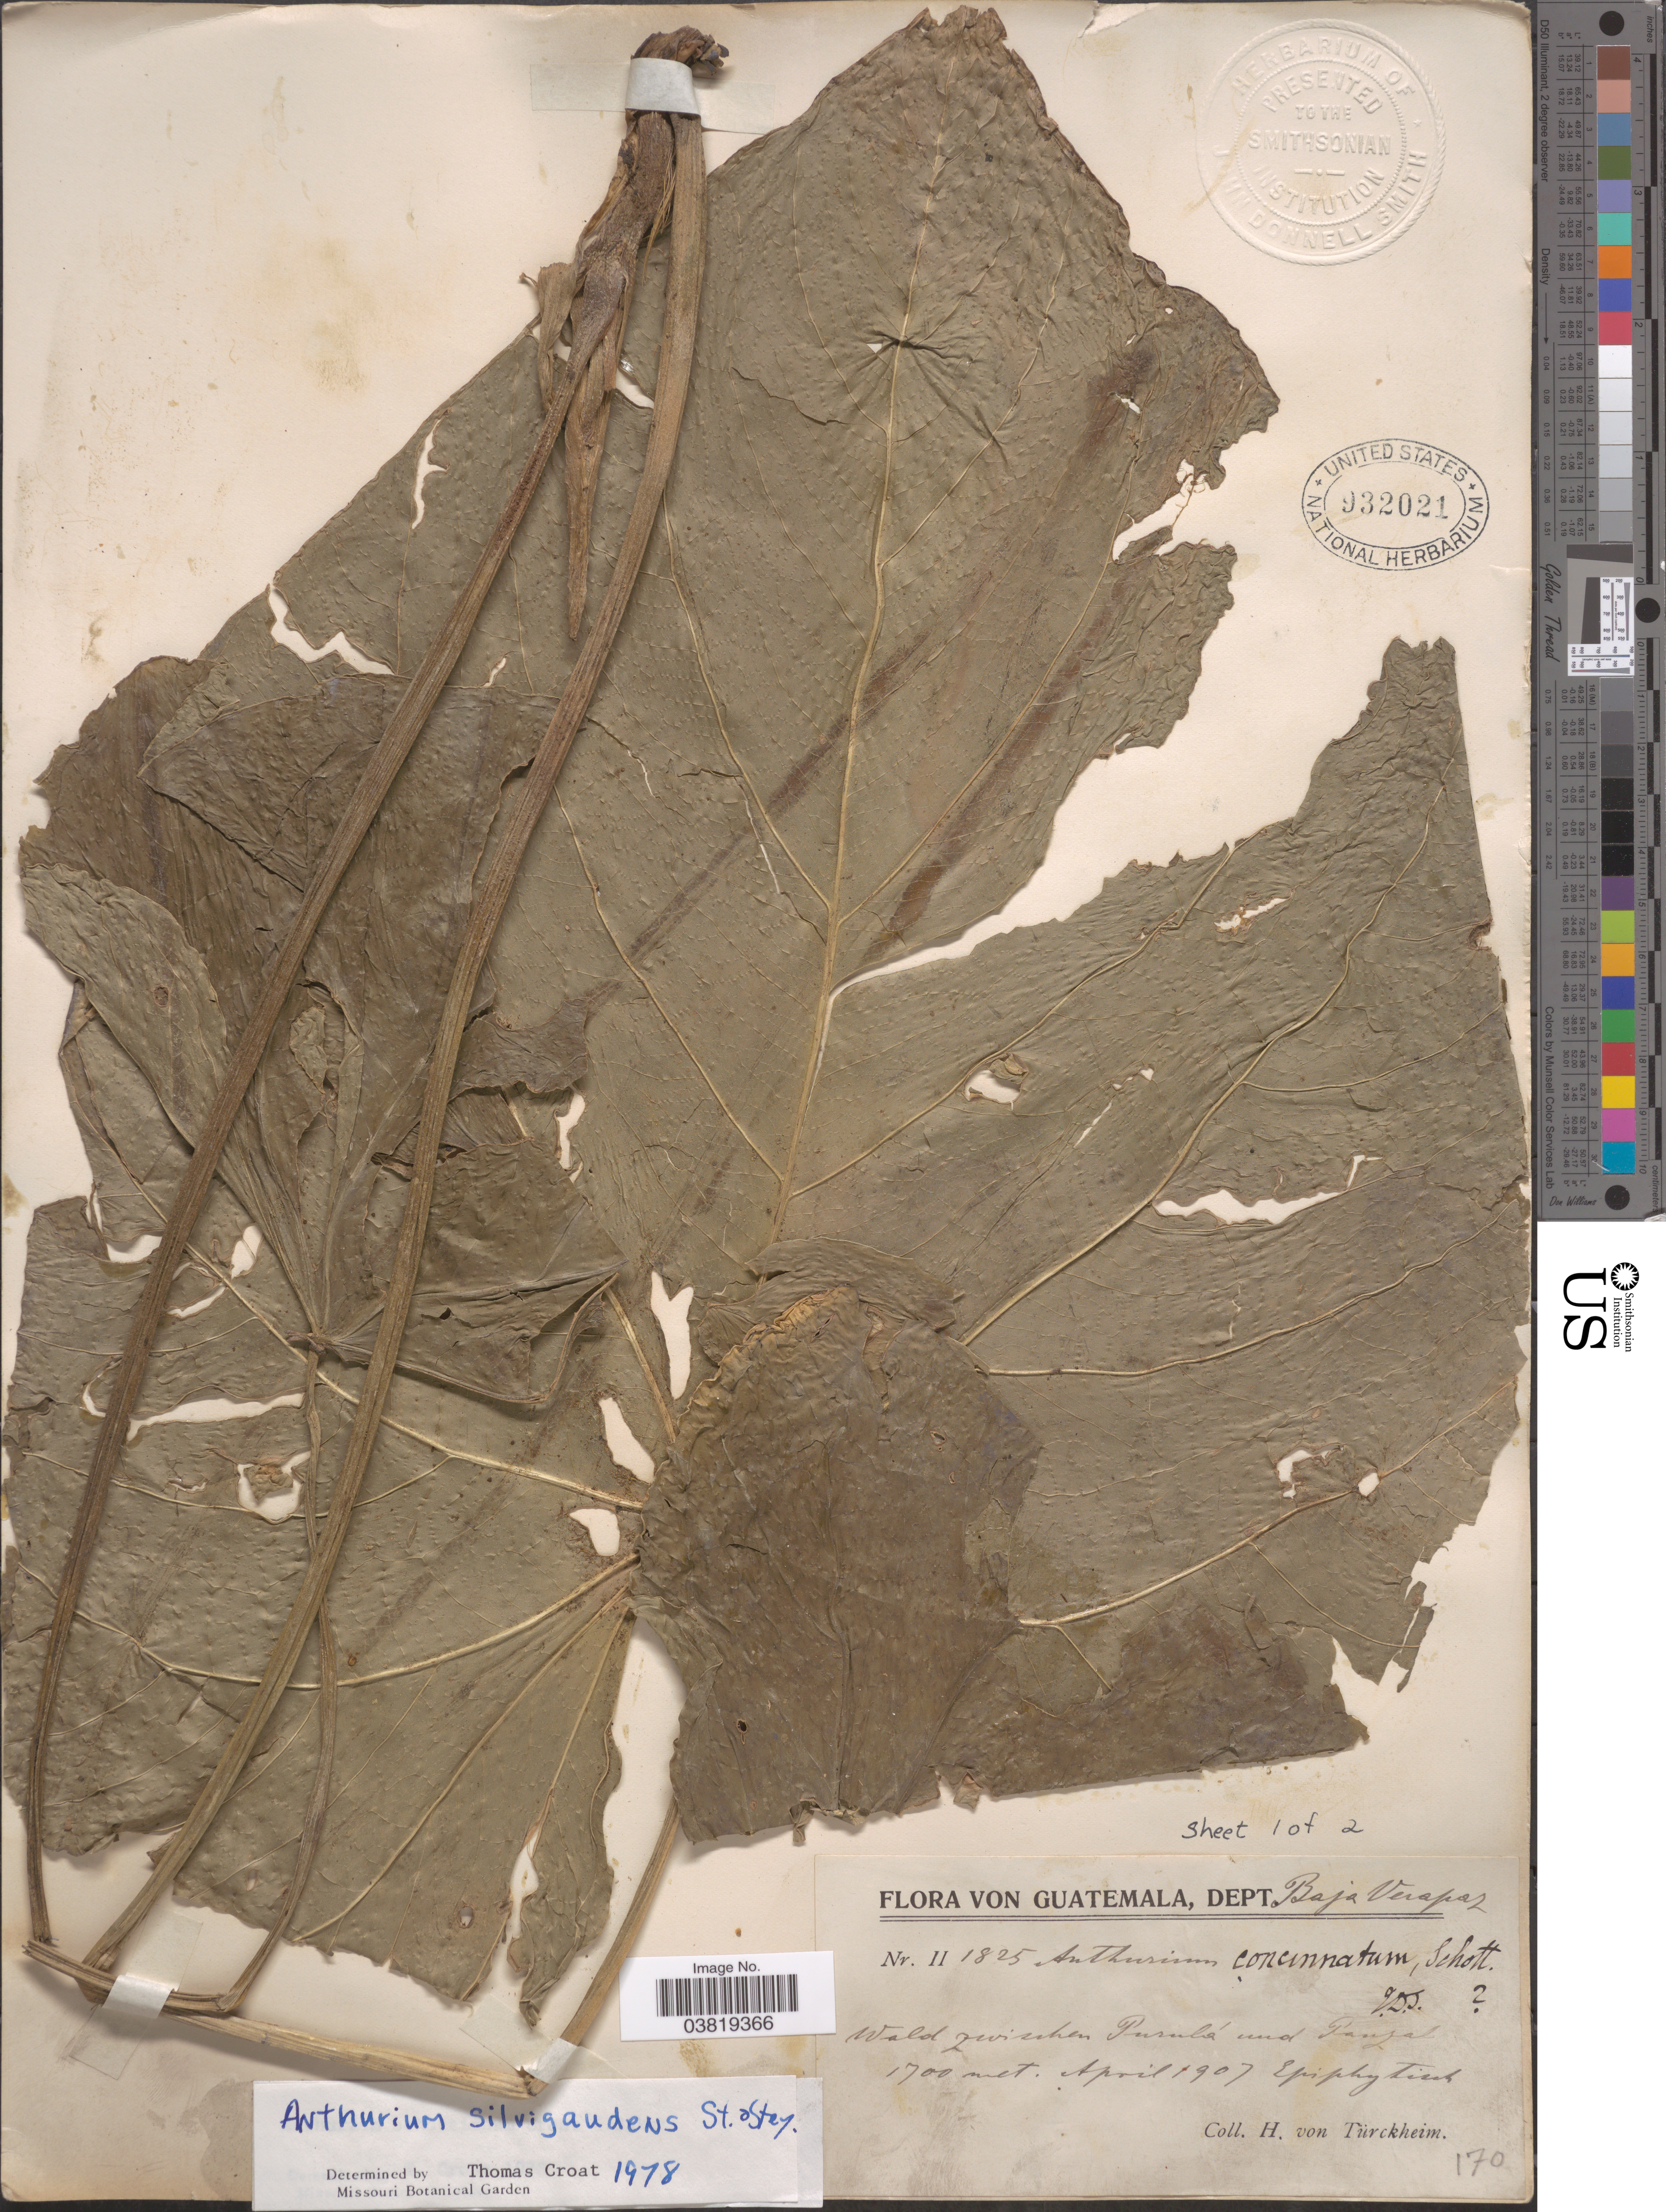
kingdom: Plantae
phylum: Tracheophyta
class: Liliopsida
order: Alismatales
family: Araceae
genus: Anthurium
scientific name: Anthurium silvigaudens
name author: Standl. & Steyerm.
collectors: H. von Türckheim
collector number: II1825*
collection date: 1907-04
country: Guatemala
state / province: Baja Verapaz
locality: Dept. Baja Verapaz. Wald zwischen Purulá und Panzal.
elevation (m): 1700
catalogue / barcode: US 932021